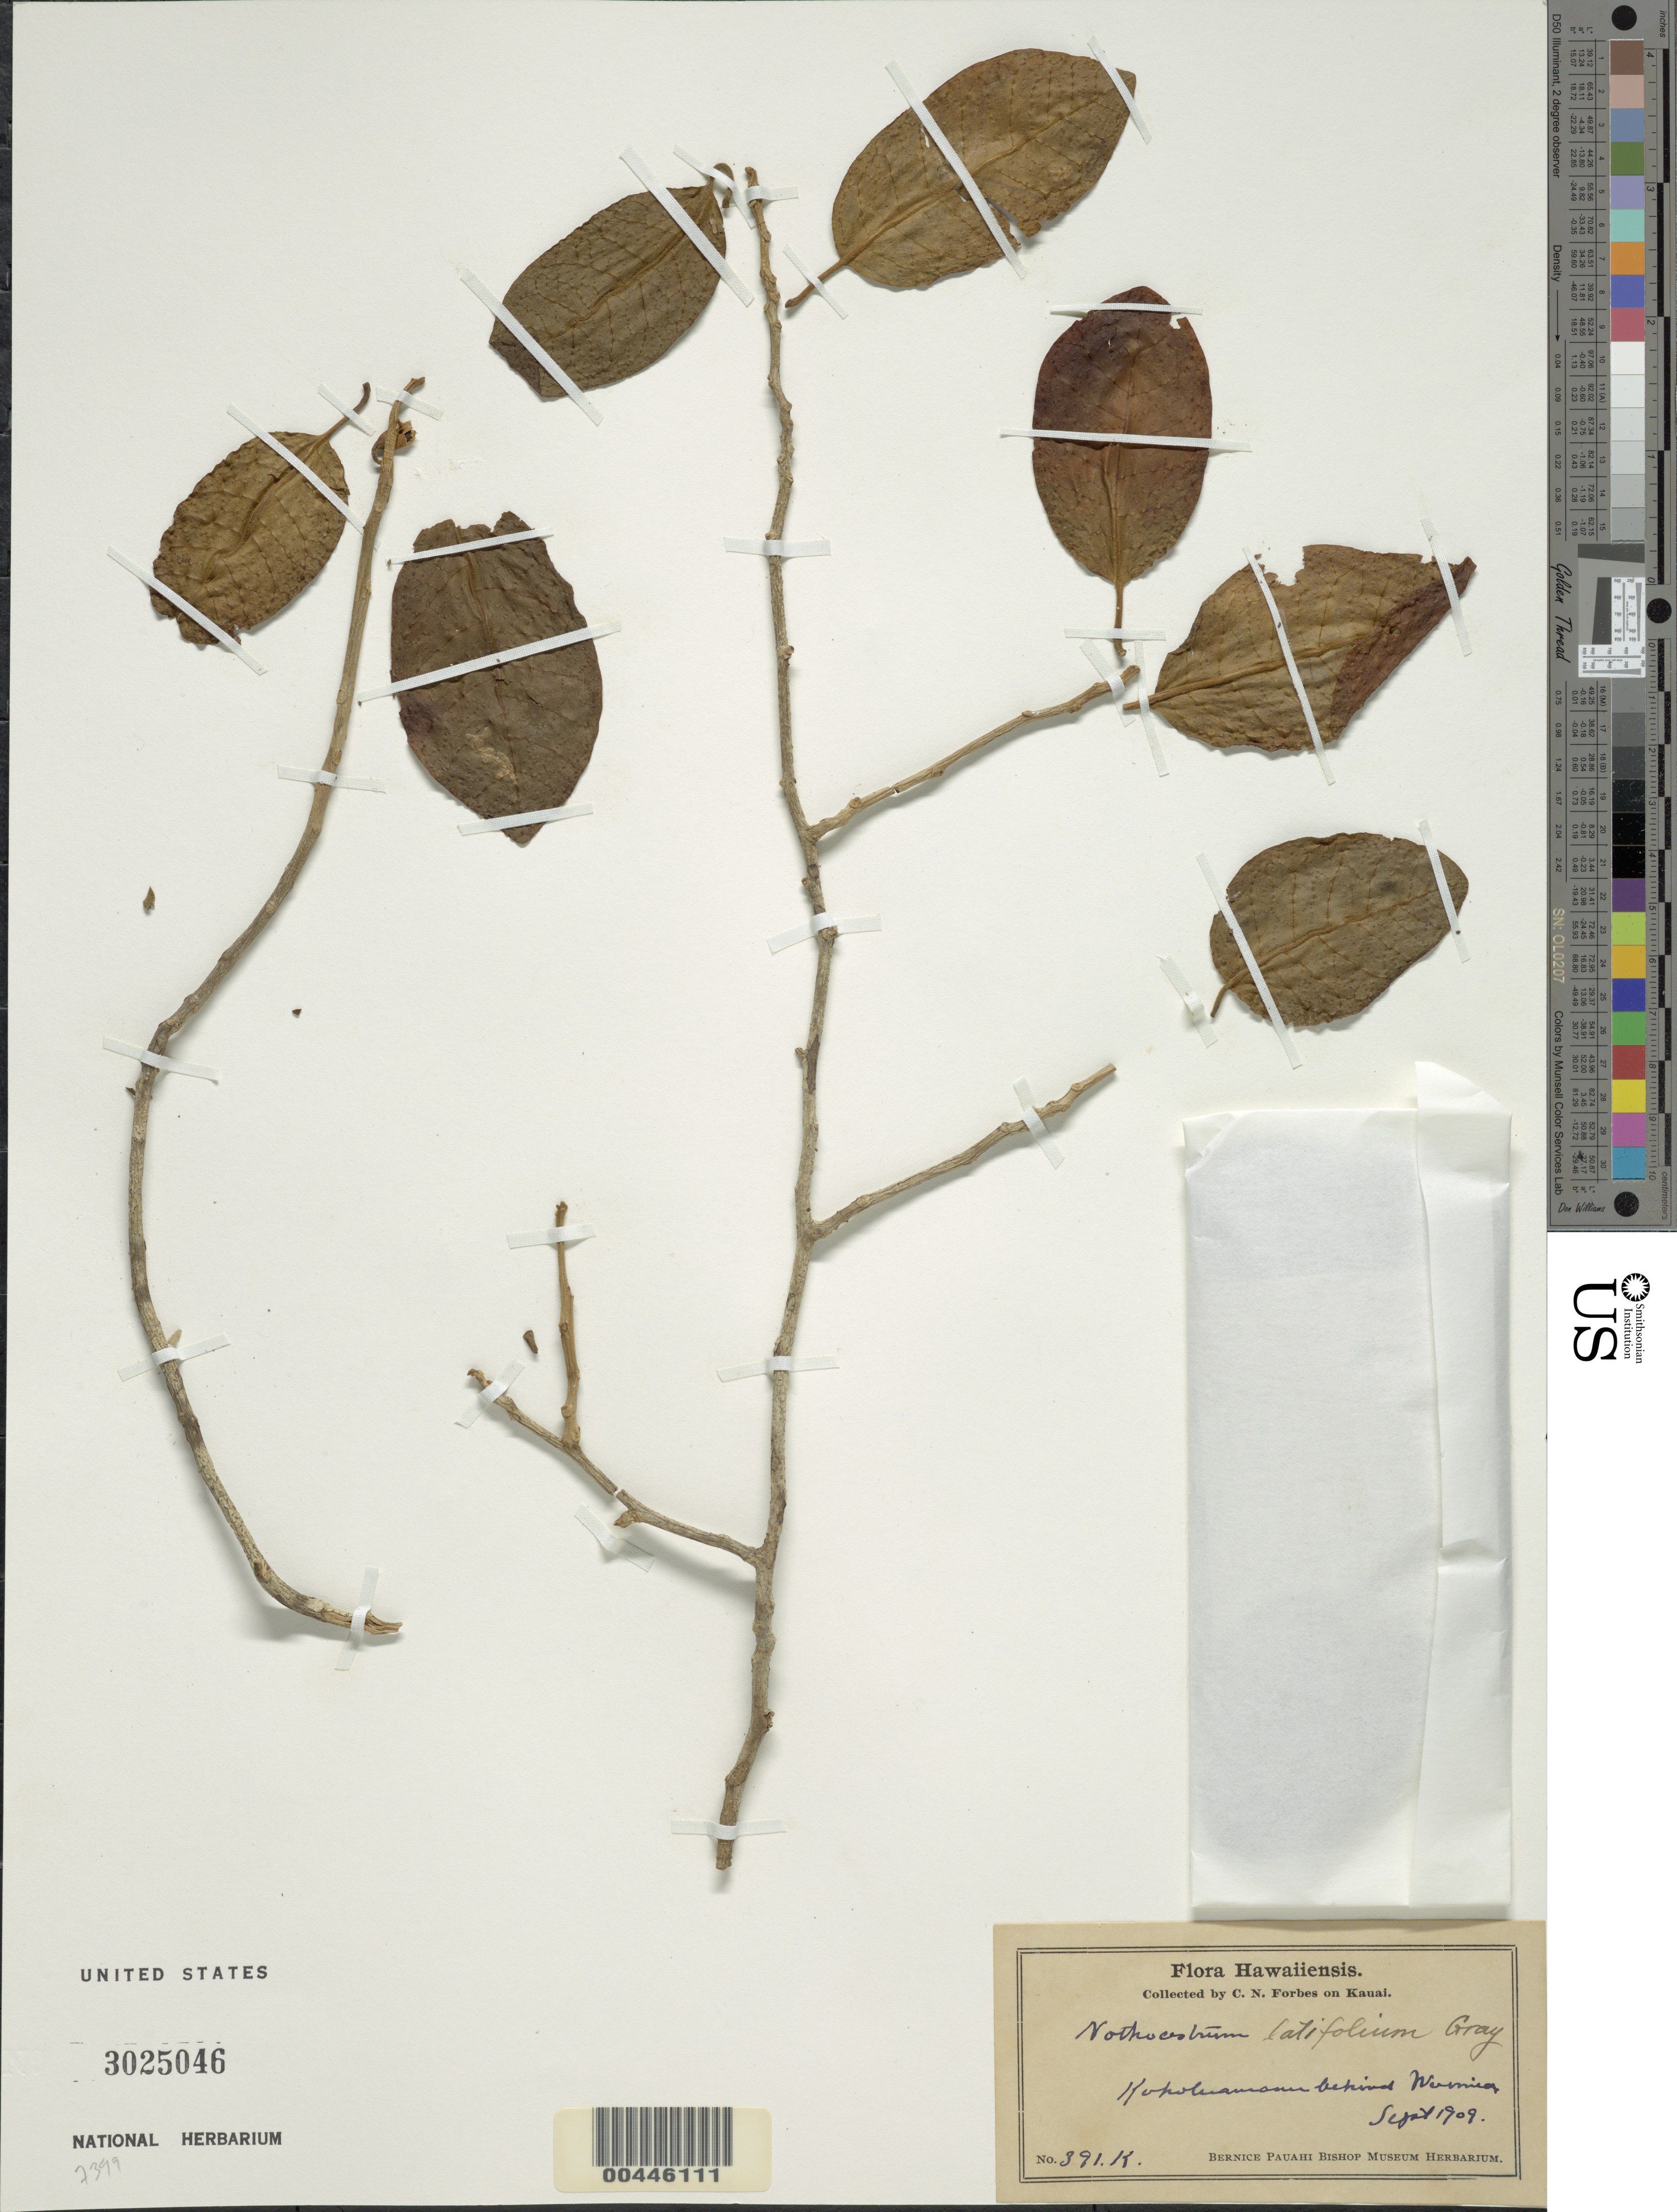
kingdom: Plantae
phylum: Tracheophyta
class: Magnoliopsida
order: Solanales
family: Solanaceae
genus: Nothocestrum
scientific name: Nothocestrum latifolium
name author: A. Gray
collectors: C. N. Forbes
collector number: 391.K.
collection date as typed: Sep 1909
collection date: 1909-09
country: United States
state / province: Hawaii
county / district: Kauai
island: Kaua'i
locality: Kaholuamanu, behind Waimea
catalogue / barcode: US 3025046